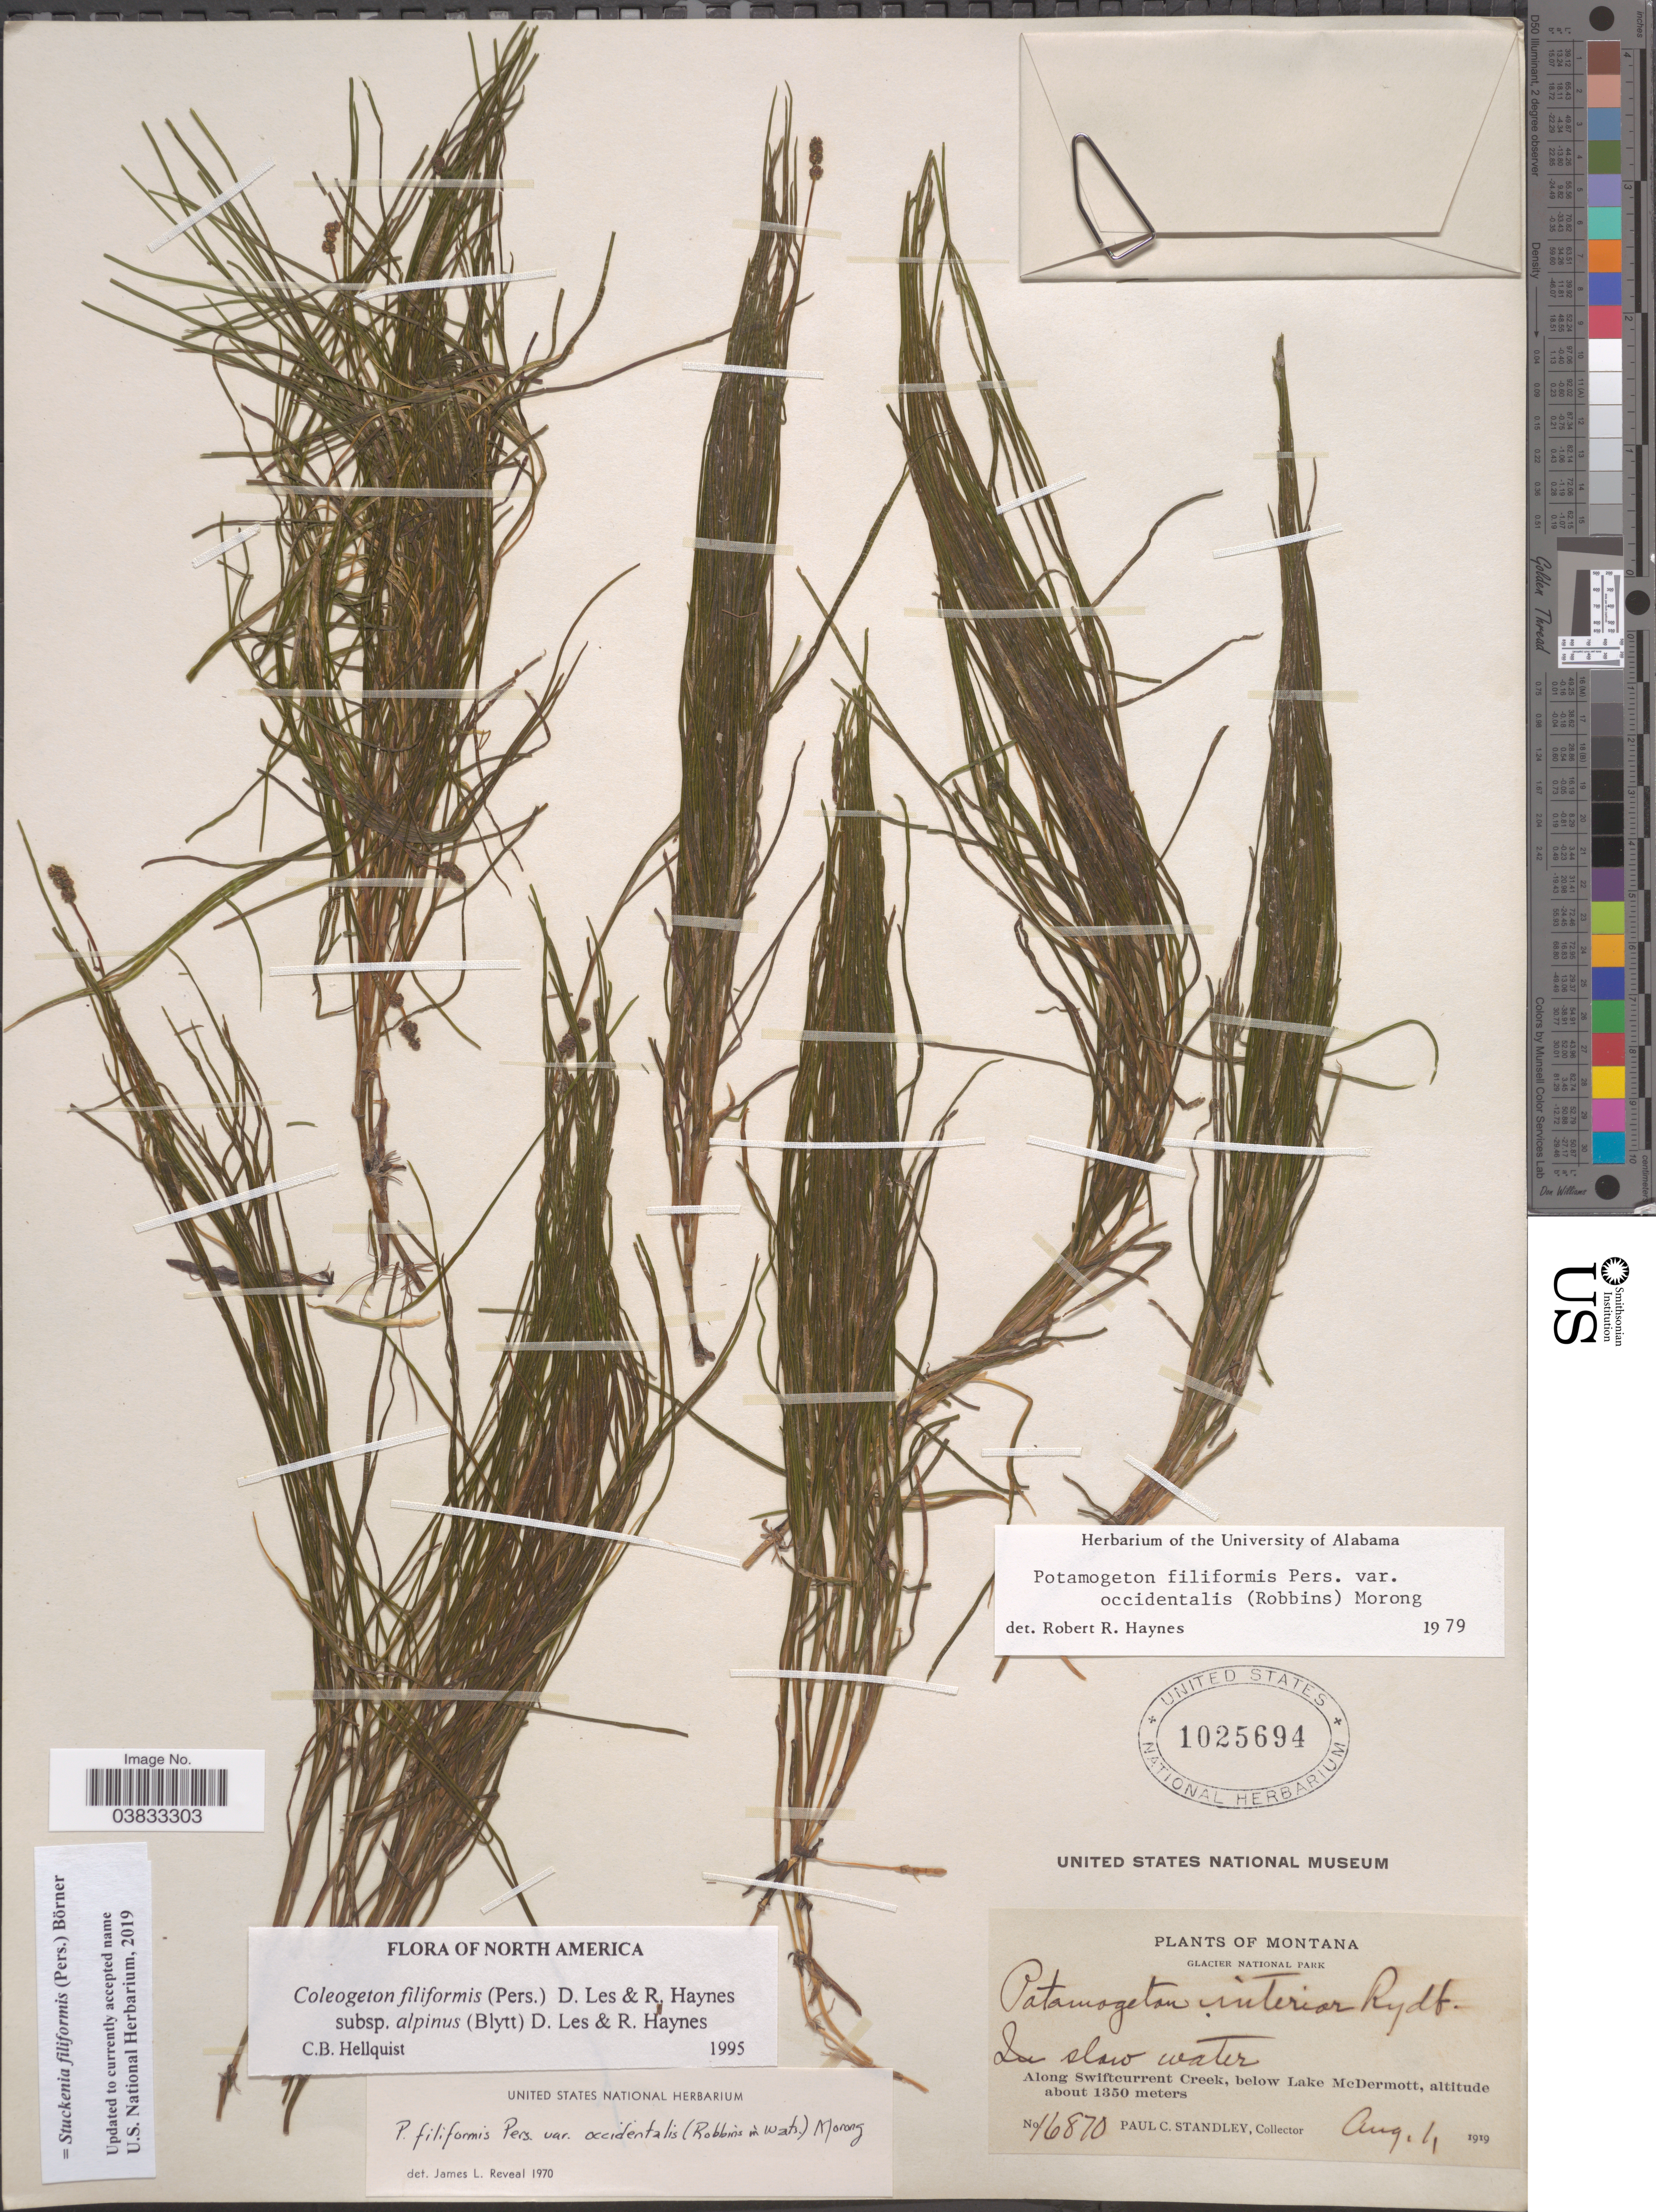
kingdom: Plantae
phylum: Tracheophyta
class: Liliopsida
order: Alismatales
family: Potamogetonaceae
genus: Stuckenia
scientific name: Stuckenia filiformis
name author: (Pers.) Börner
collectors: P. C. Standley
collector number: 16870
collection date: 1919-08-01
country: United States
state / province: Montana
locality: Glacier National Park. Along Swiftcurrent Creek, below Lake McDermott.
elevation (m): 1350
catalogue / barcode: US 1025694